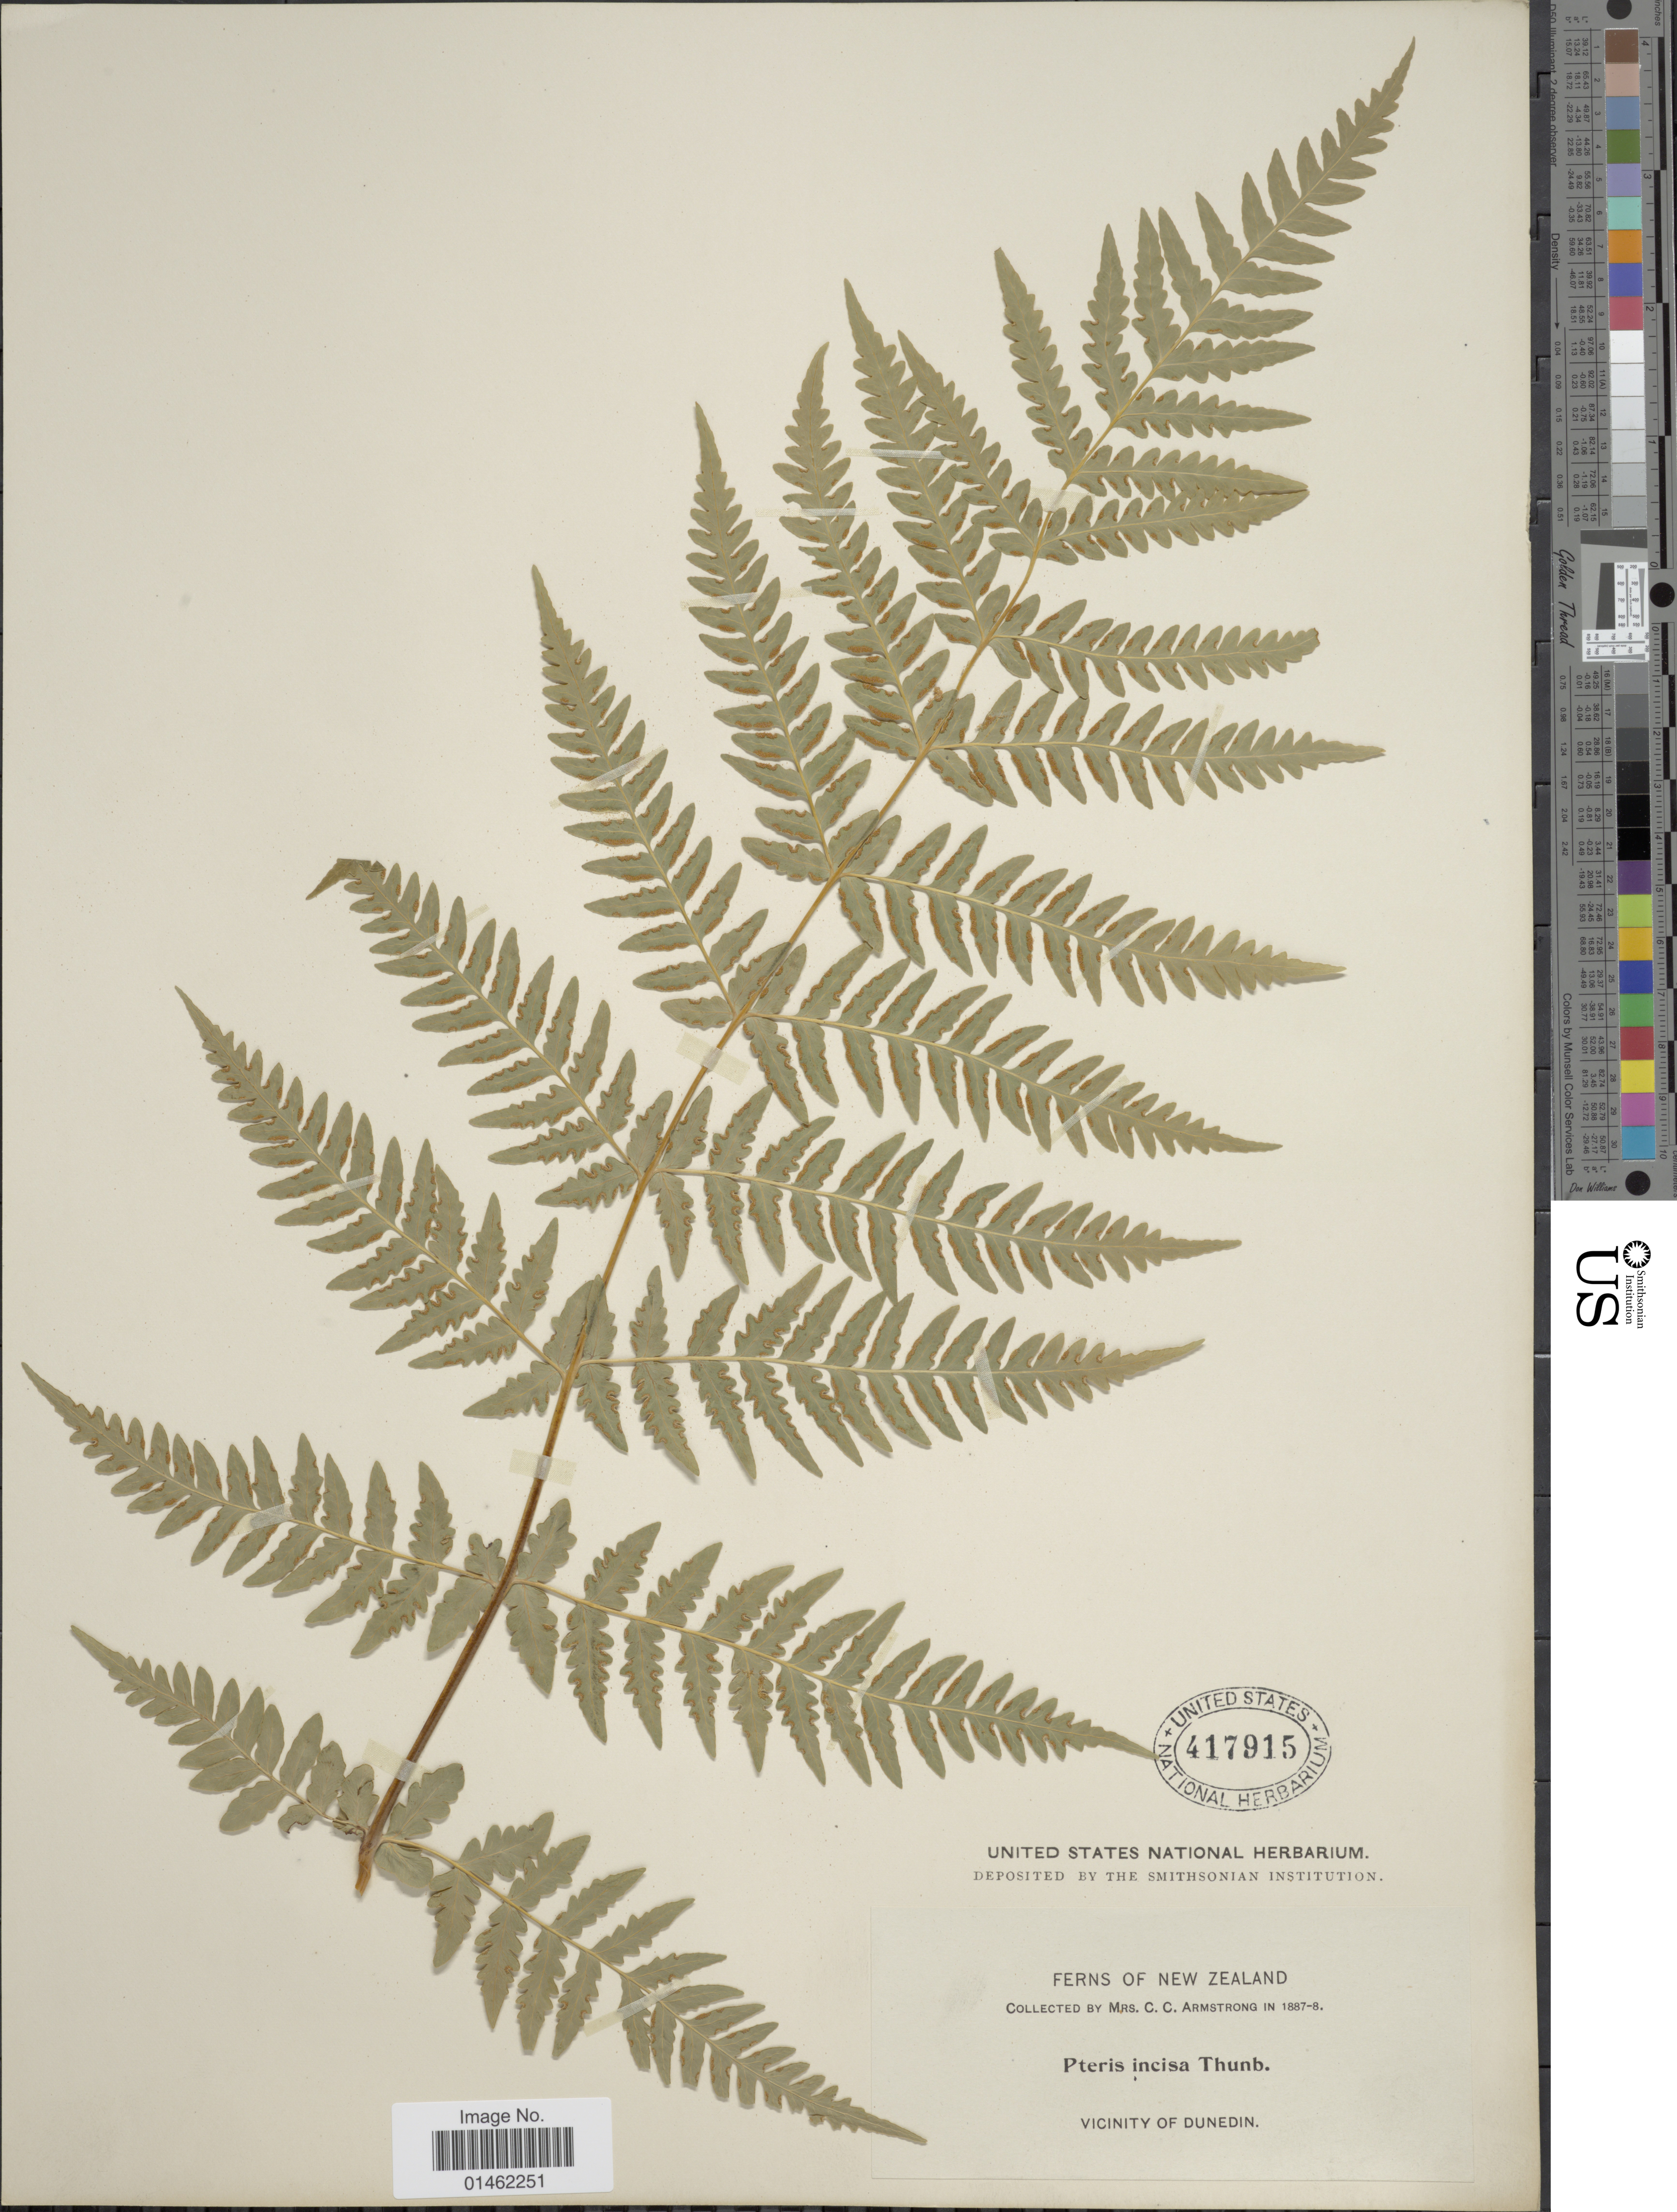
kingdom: Plantae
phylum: Tracheophyta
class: Polypodiopsida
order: Polypodiales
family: Dennstaedtiaceae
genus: Histiopteris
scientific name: Histiopteris incisa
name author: (Thunb.) J. Sm.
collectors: C. Armstrong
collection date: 1887/1888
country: New Zealand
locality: Vicinity of Dunedin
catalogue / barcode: US 417915